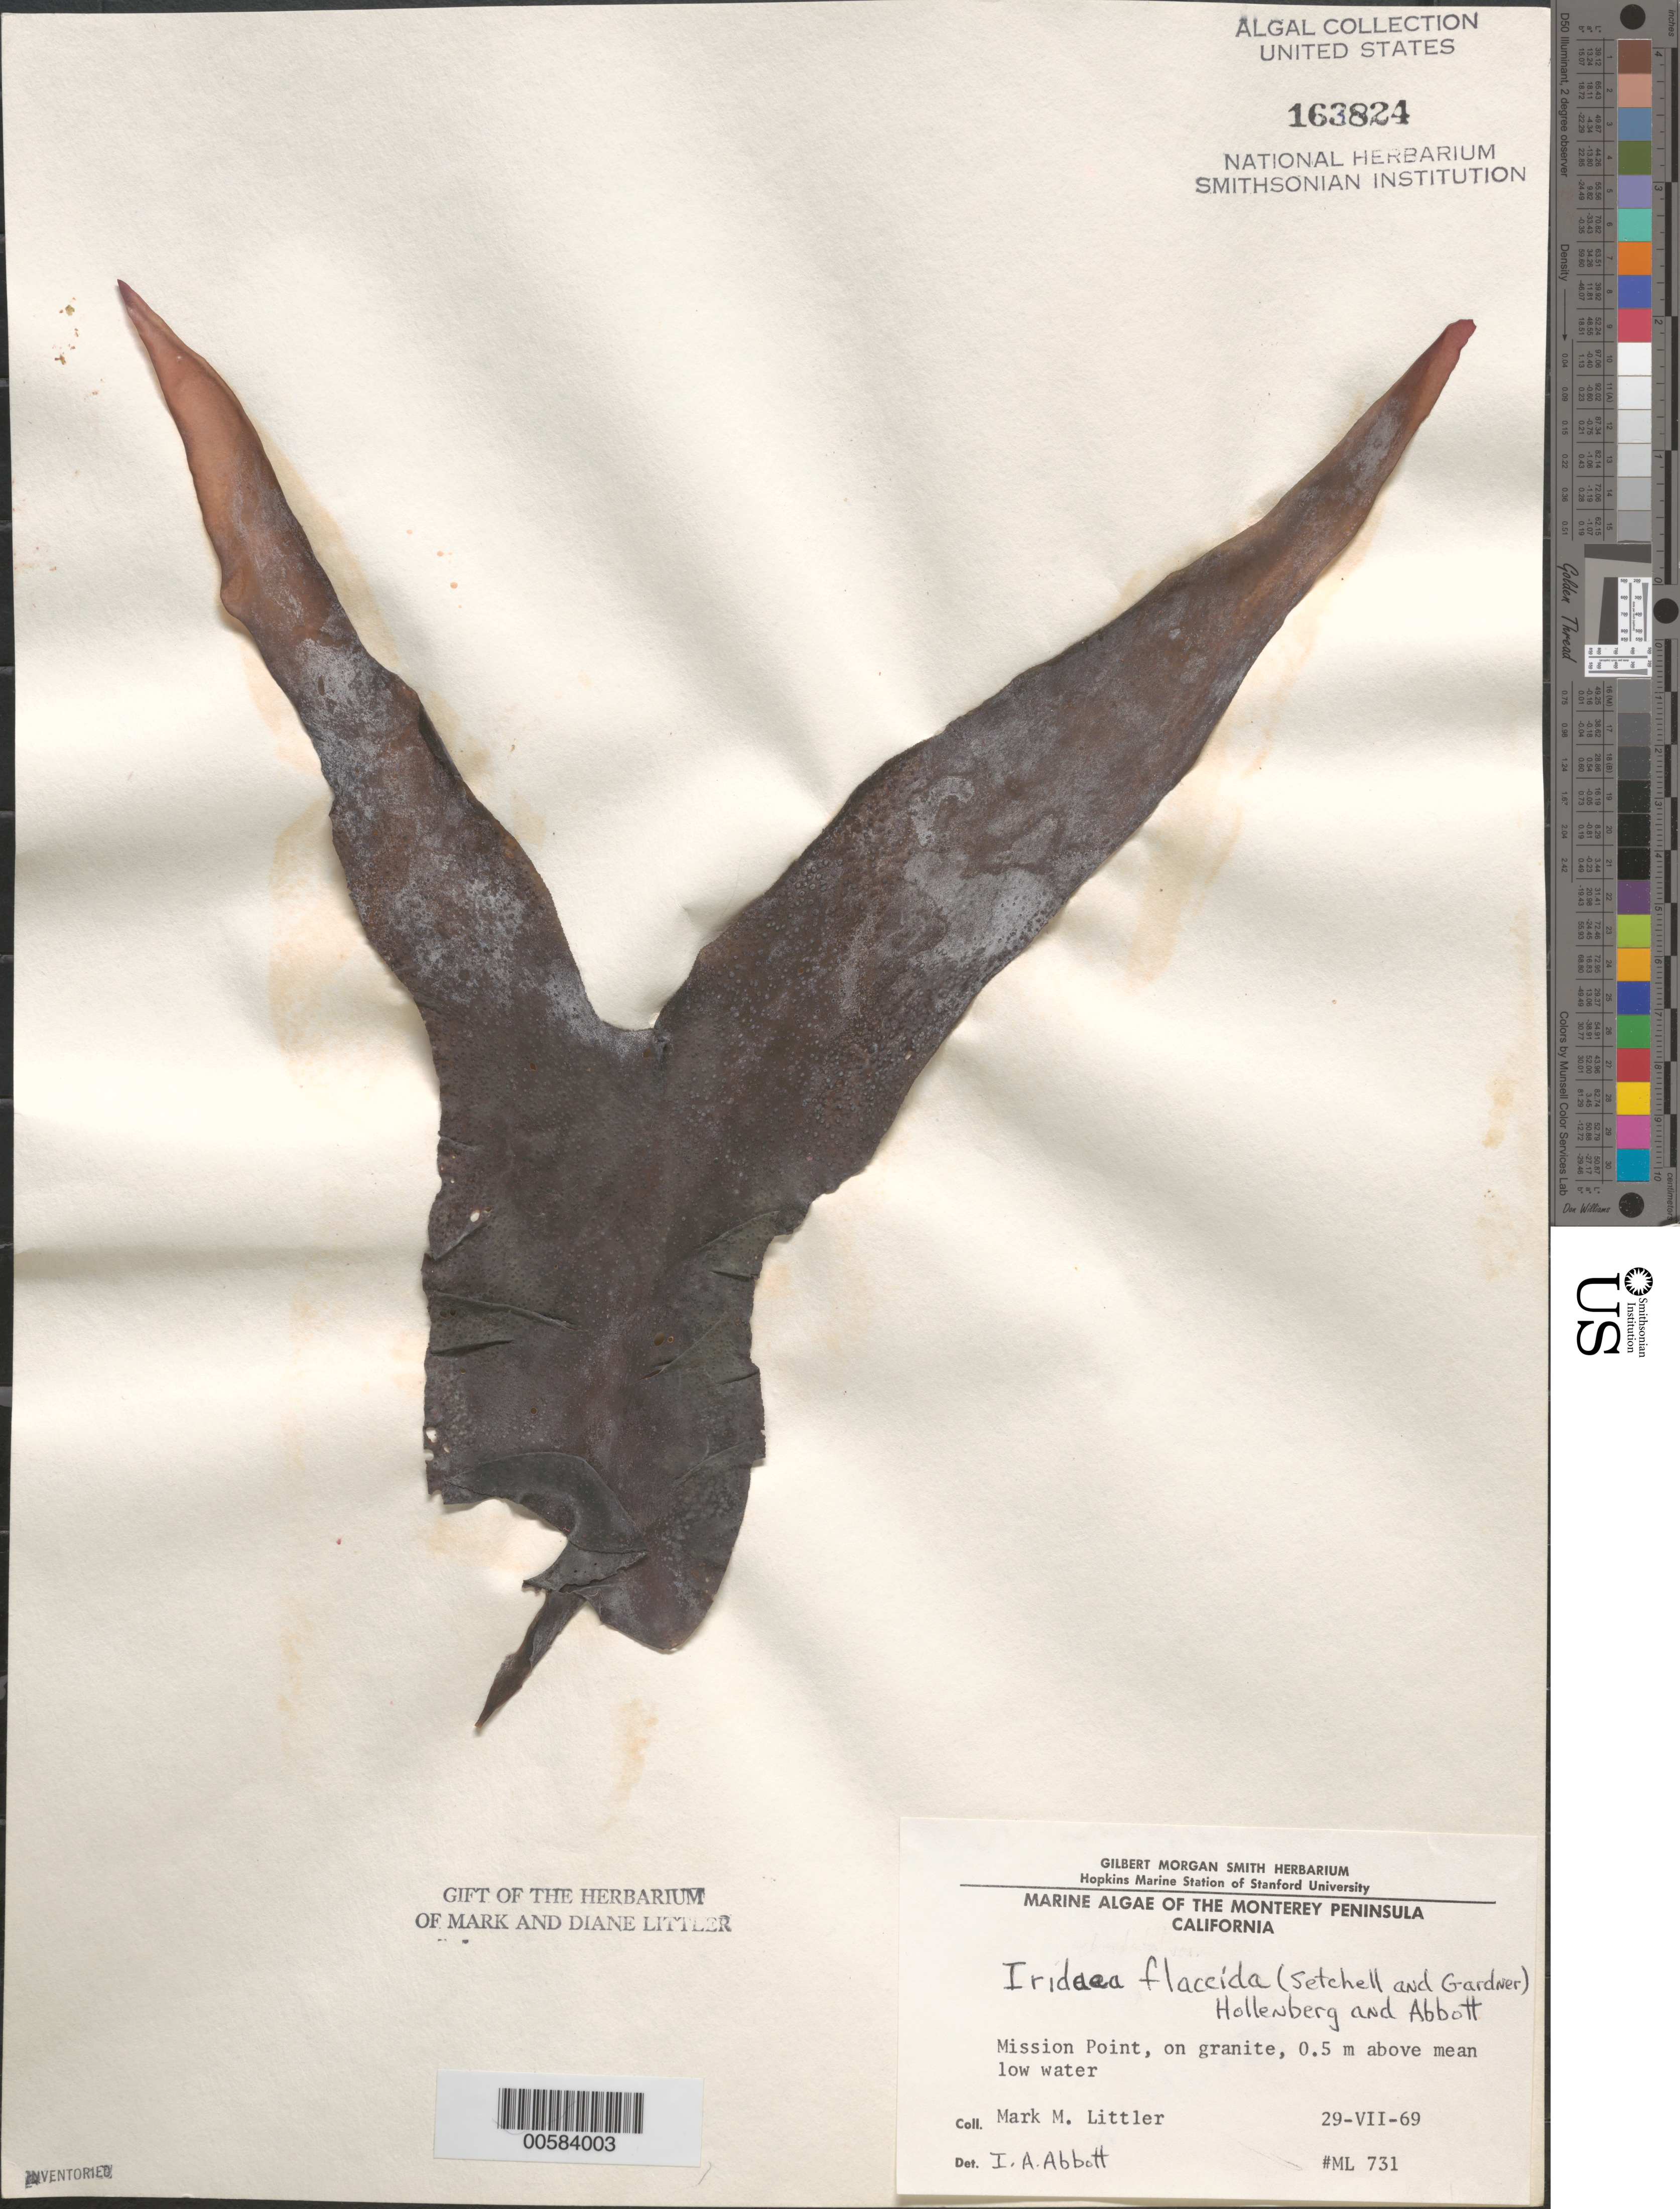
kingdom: Plantae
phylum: Rhodophyta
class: Florideophyceae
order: Gigartinales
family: Gigartinaceae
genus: Mazzaella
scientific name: Mazzaella flaccida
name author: (Setchell & N.L. Gardner) Fredericq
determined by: Algae name updating Project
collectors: M. M. Littler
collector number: ML 731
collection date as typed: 29 Jul 1969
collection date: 1969-07-29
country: United States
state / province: California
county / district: Monterey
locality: Mission Point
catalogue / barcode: US 163824